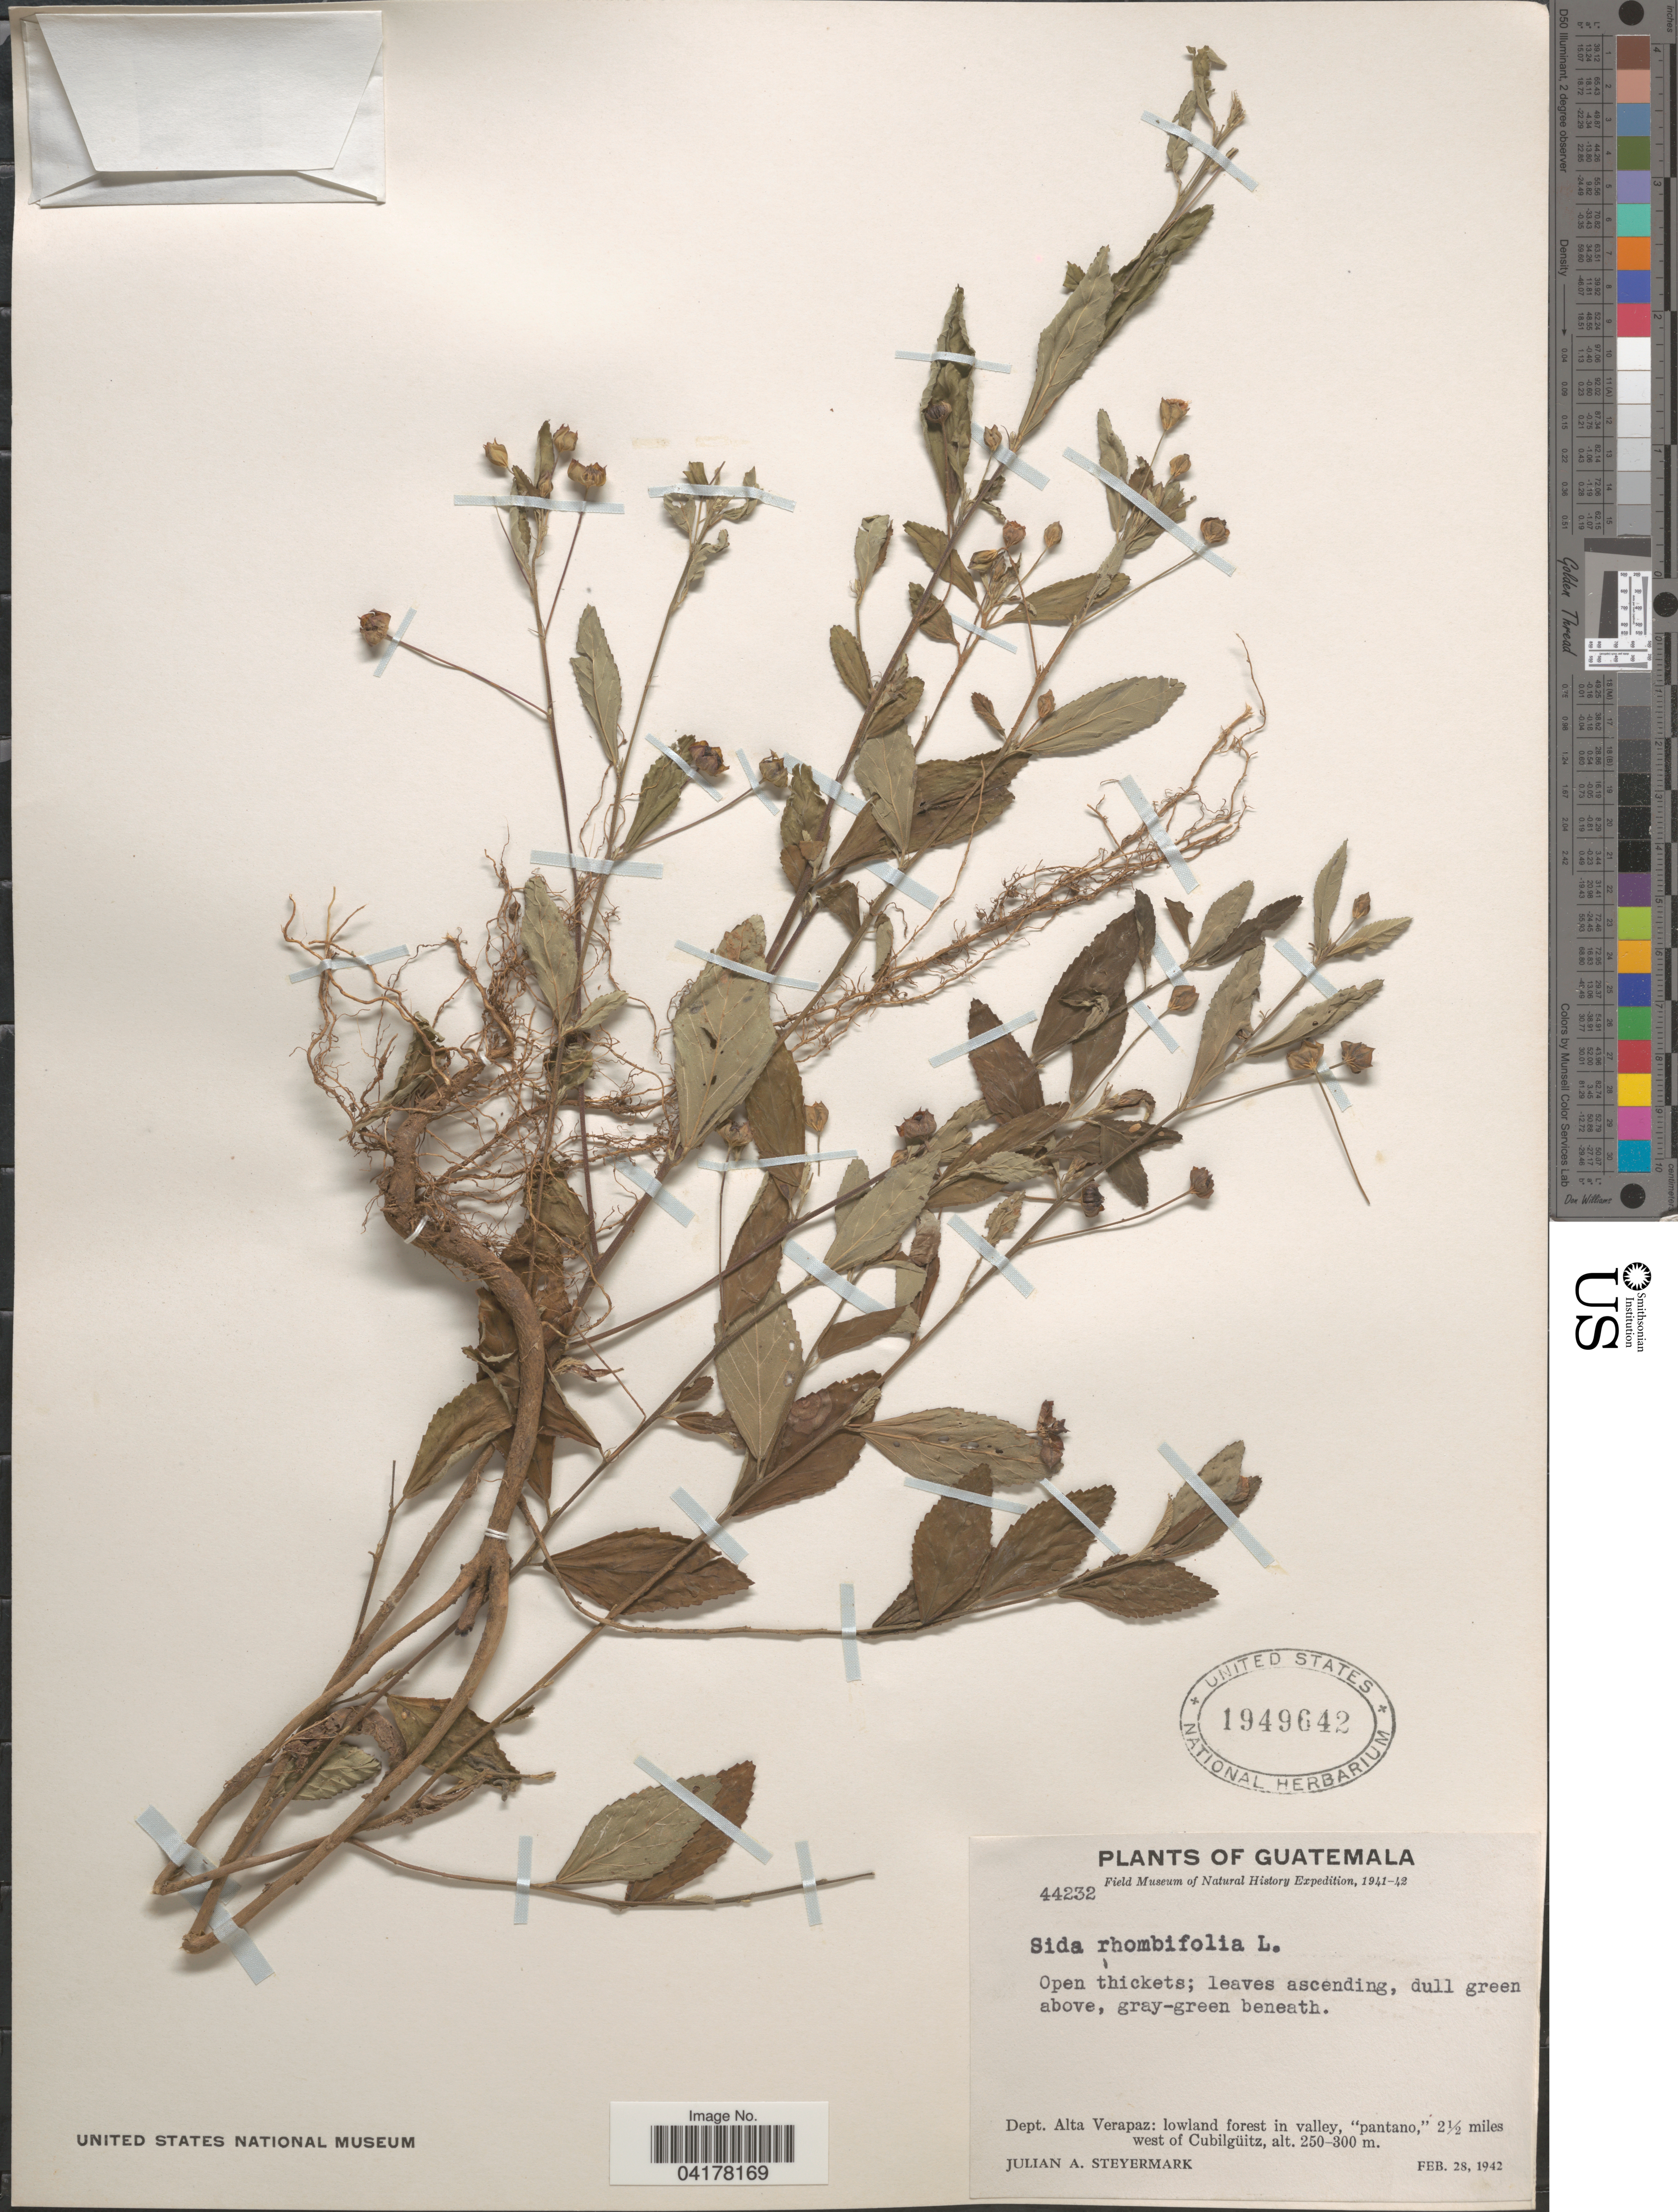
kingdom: Plantae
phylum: Tracheophyta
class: Magnoliopsida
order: Malvales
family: Malvaceae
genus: Sida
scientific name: Sida rhombifolia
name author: L.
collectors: J. Steyermark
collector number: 44232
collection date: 1942-02-28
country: Guatemala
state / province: Alta Verapaz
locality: Field Museum of Natural History Expedition, 1941-42. Dept. Alta Verapaz: lowland forest in valley, "pantano," 2½ miles west of Cubilgüitz.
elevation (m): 250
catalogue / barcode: US 1949642